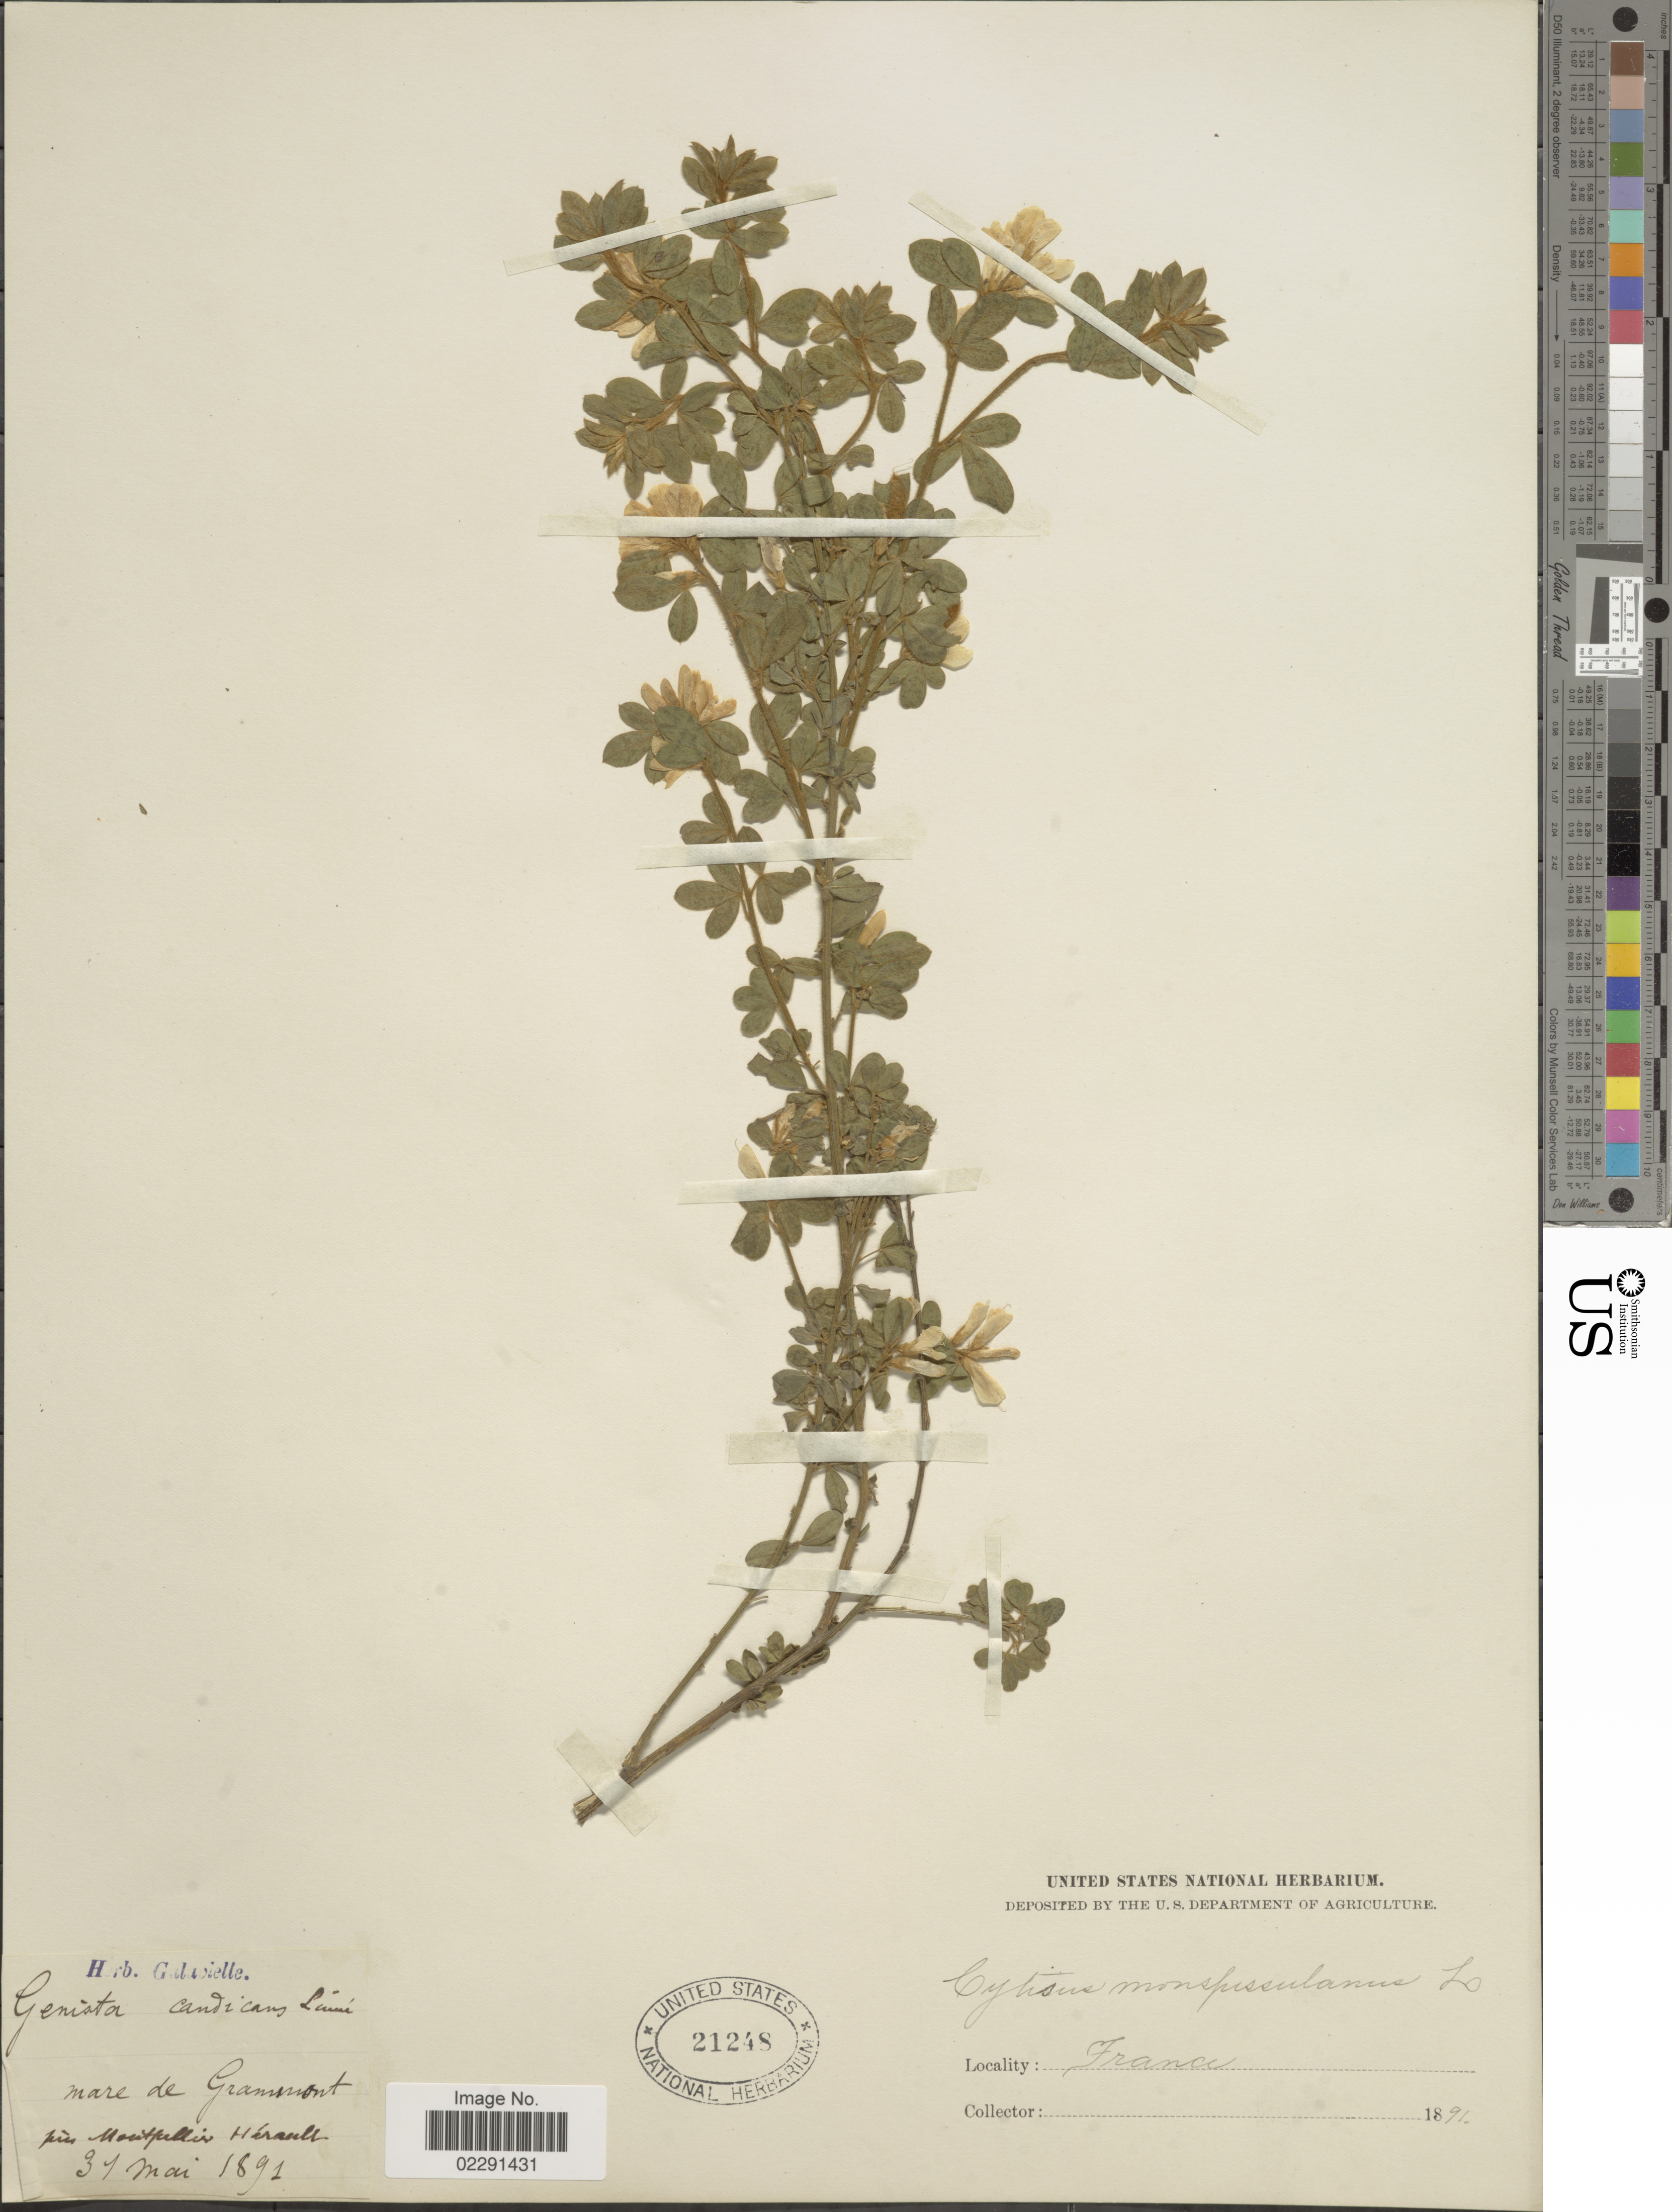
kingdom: Plantae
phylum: Tracheophyta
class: Magnoliopsida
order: Fabales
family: Fabaceae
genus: Genista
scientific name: Genista monspessulana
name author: (L.) L.A.S. Johnson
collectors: Ex herb. Galavielle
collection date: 1891-05-31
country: France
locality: Mare de Grammont, pres Montpellier Herault. [interpreted]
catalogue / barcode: US 21248